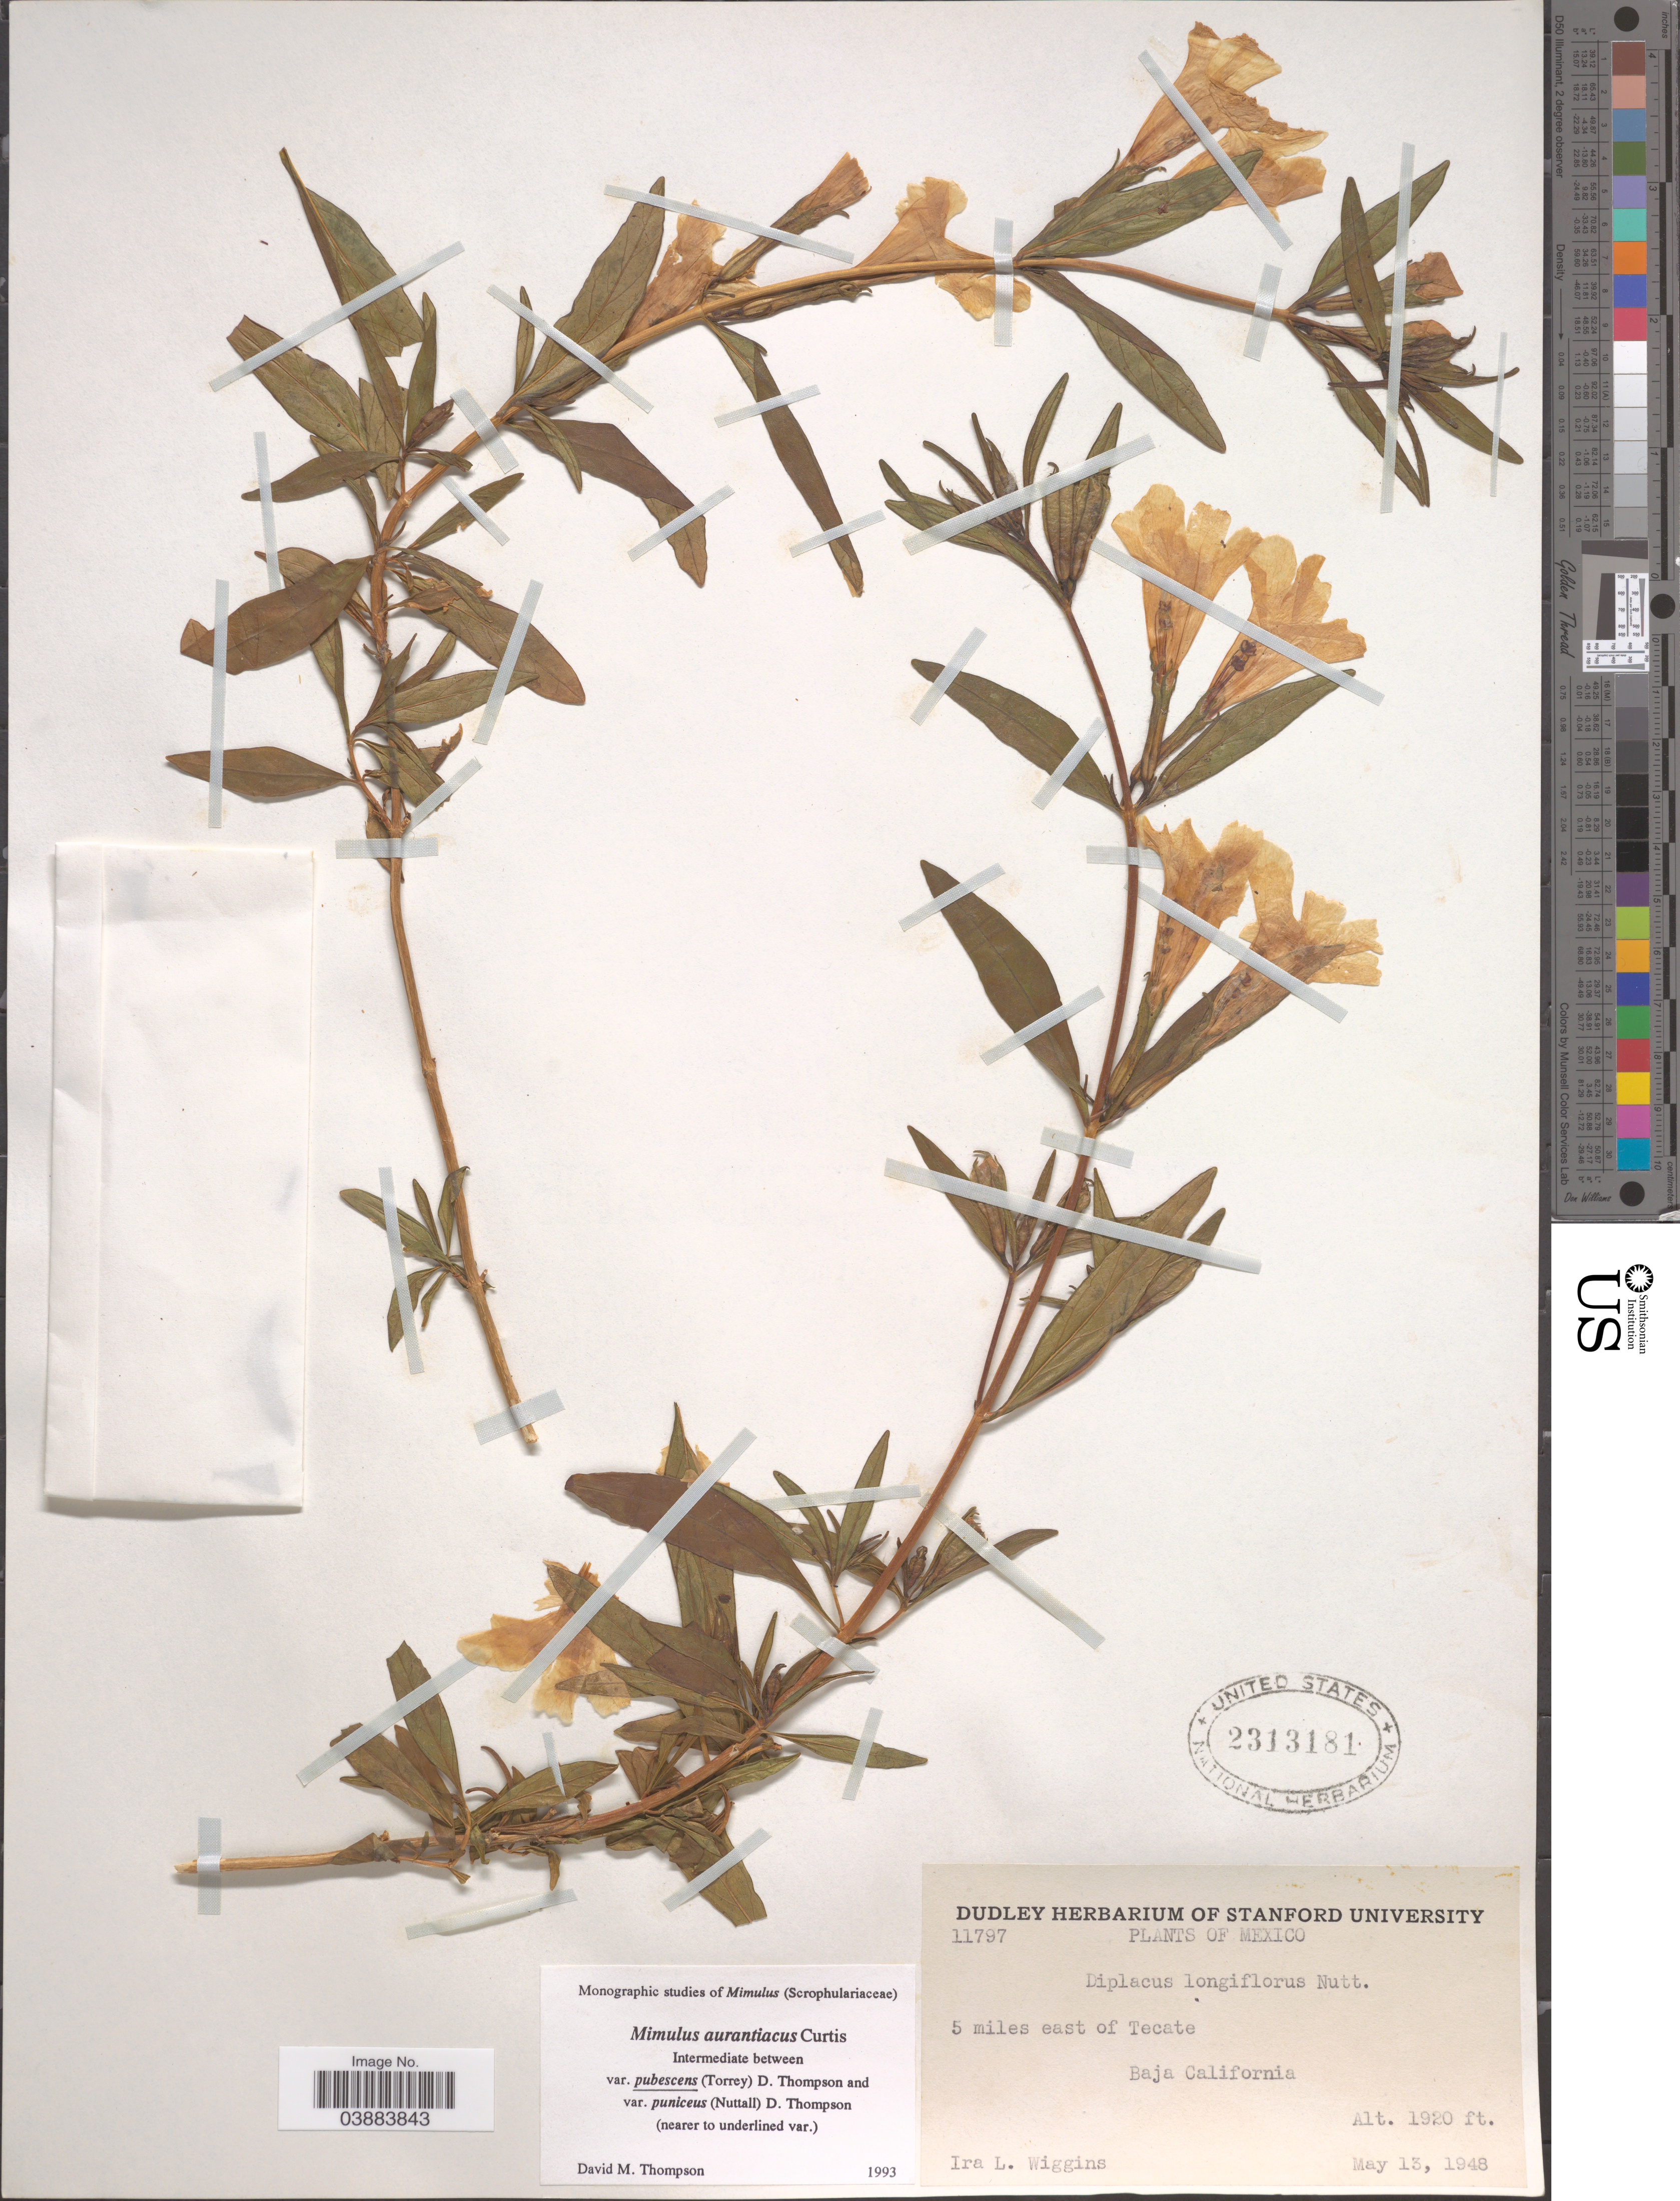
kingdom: Plantae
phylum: Tracheophyta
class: Magnoliopsida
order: Lamiales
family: Phrymaceae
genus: Diplacus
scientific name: Diplacus aurantiacus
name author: (Curtis) Jeps.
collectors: I. L. Wiggins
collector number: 11797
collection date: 1948-05-13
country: Mexico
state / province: Baja California Norte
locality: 5 miles east of Tecate.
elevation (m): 585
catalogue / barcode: US 2313181